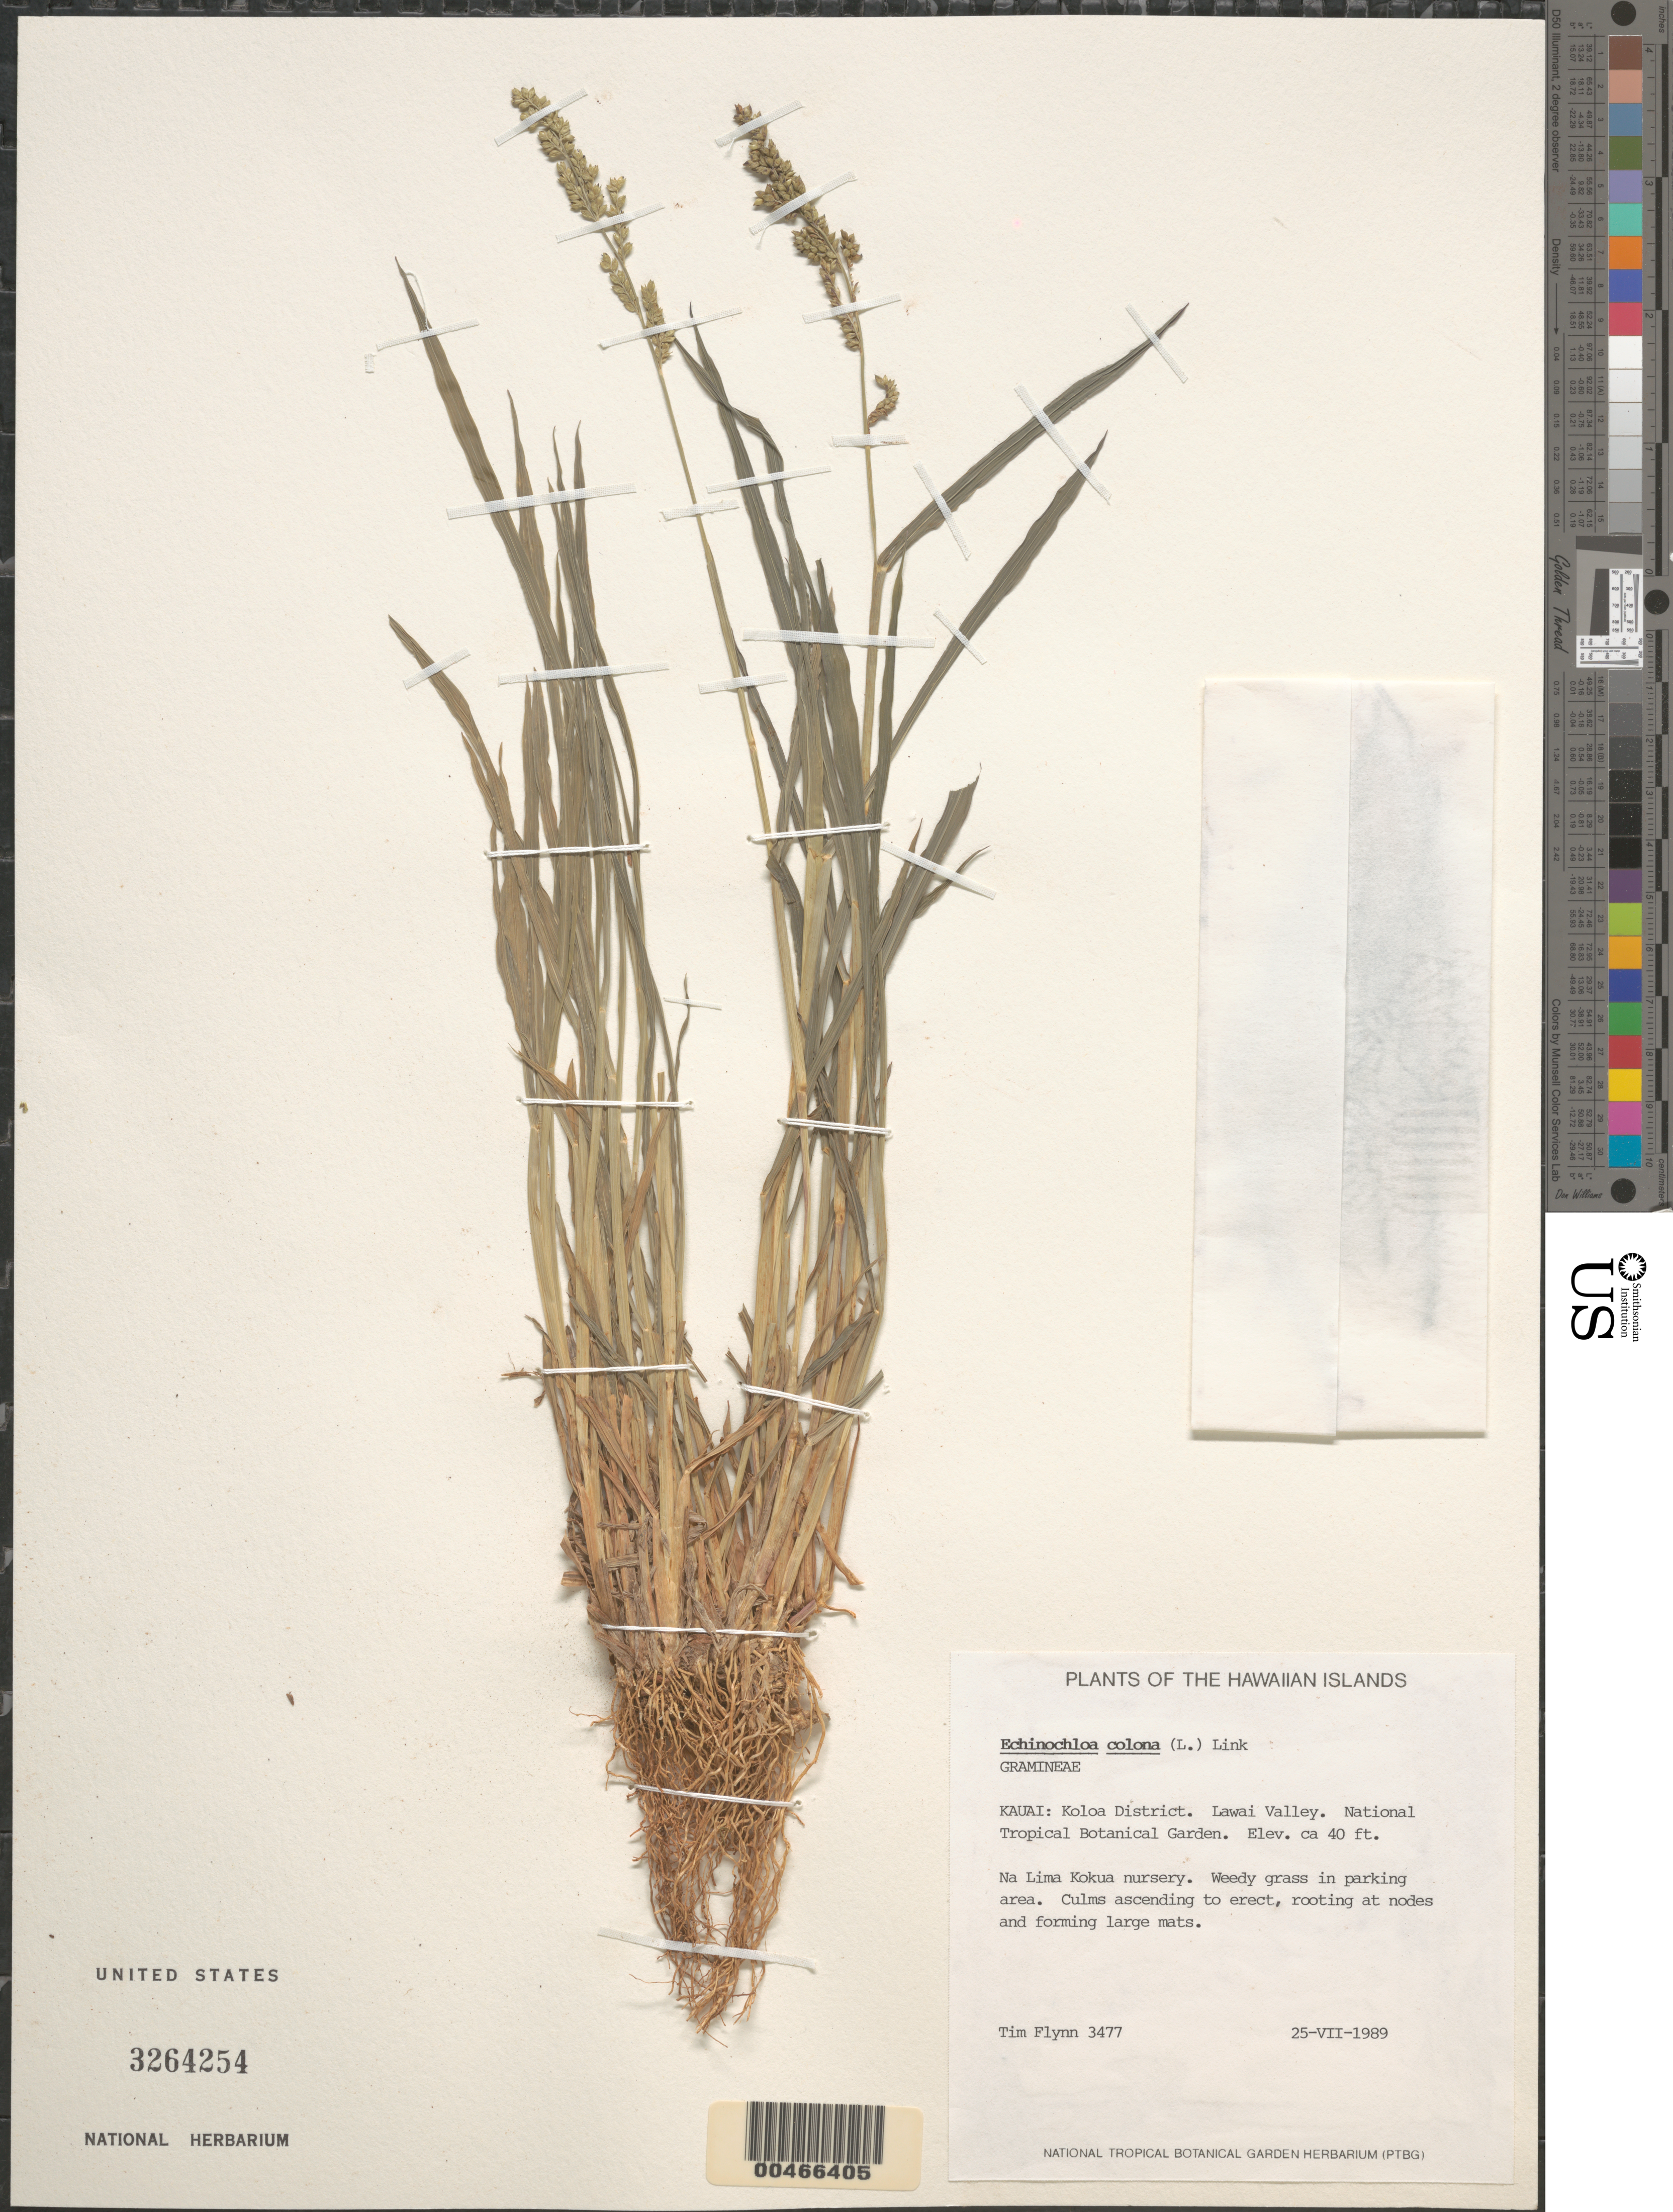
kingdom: Plantae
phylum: Tracheophyta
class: Liliopsida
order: Poales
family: Poaceae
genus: Echinochloa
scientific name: Echinochloa colona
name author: (L.) Link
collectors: T. W. Flynn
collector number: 3477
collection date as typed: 25 Jul 1989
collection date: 1989-07-25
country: United States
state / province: Hawaii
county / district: Kauai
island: Kaua'i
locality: Koloa Dist. Lawai Valley. National Tropical Botanical Garden. Na Lima Kokua nursery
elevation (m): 12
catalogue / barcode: US 3264254